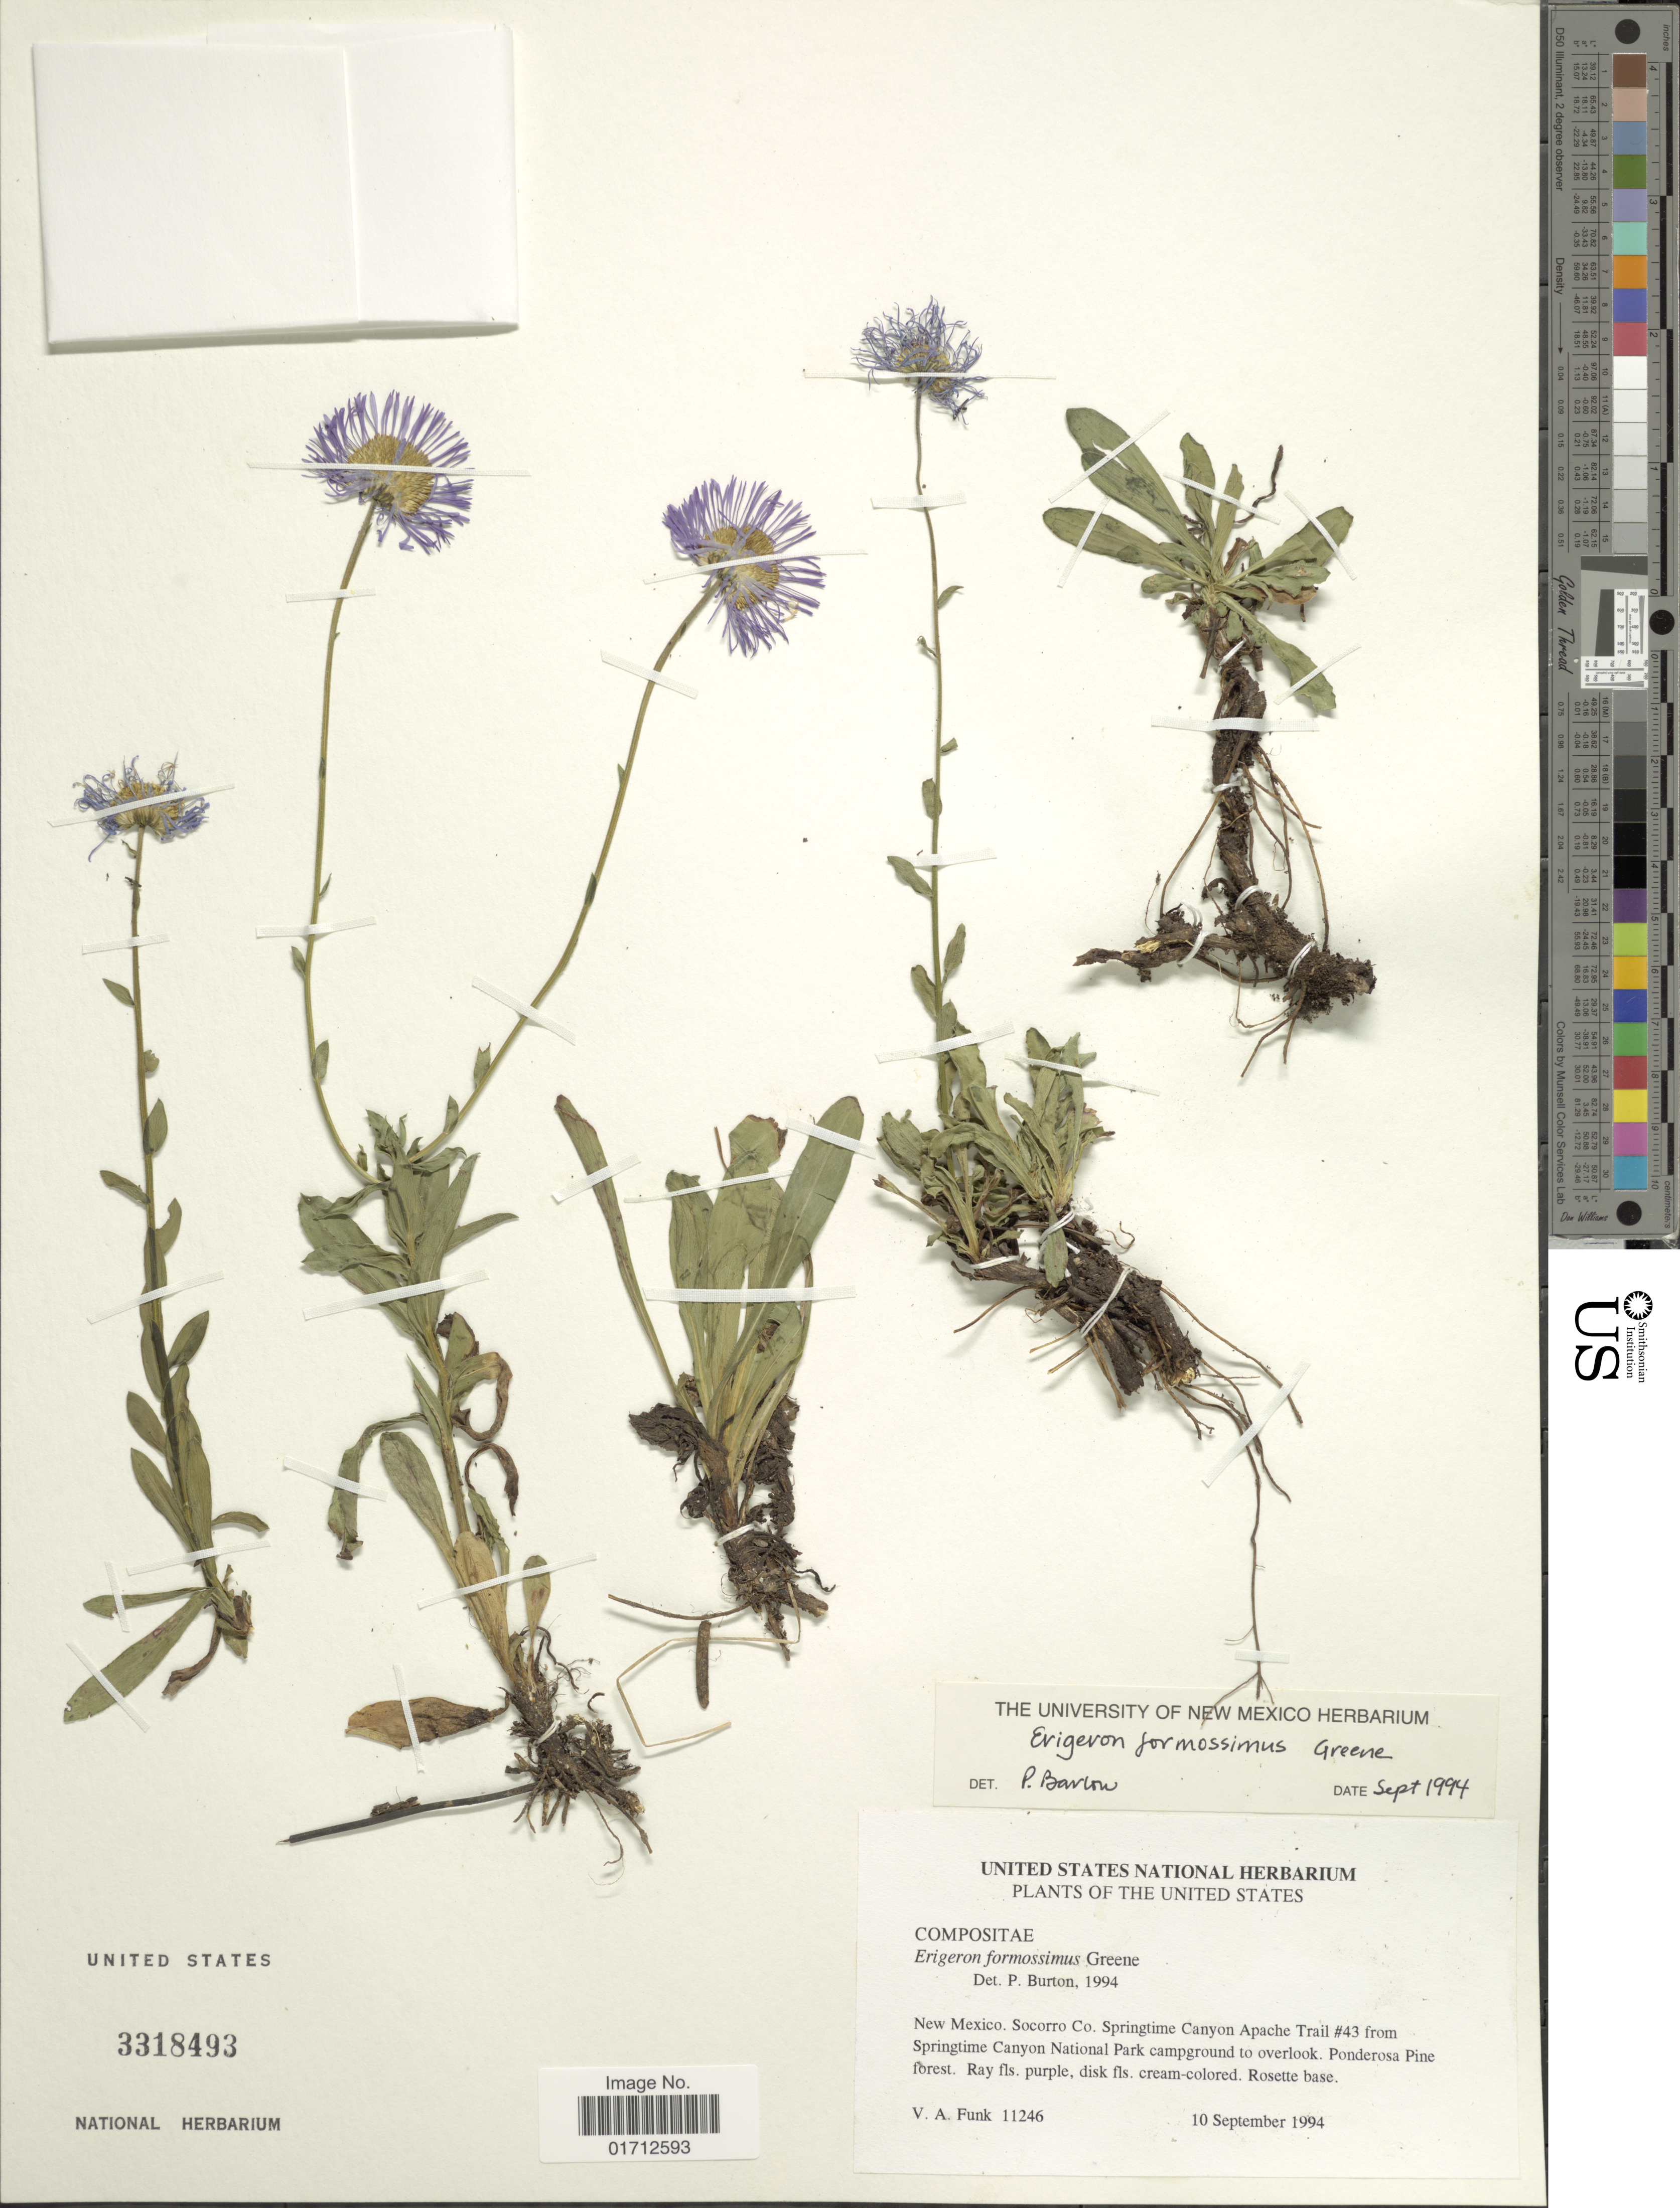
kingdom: Plantae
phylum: Tracheophyta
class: Magnoliopsida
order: Asterales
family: Asteraceae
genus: Erigeron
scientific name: Erigeron formosissimus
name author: Greene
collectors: V. Funk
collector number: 11246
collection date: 1994-09-10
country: United States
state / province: New Mexico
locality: The United States, Socorro Co. Springtime Canyon Apache Trail #43 from Springtime Canyon National Park campground to overlook.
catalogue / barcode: US 3318493